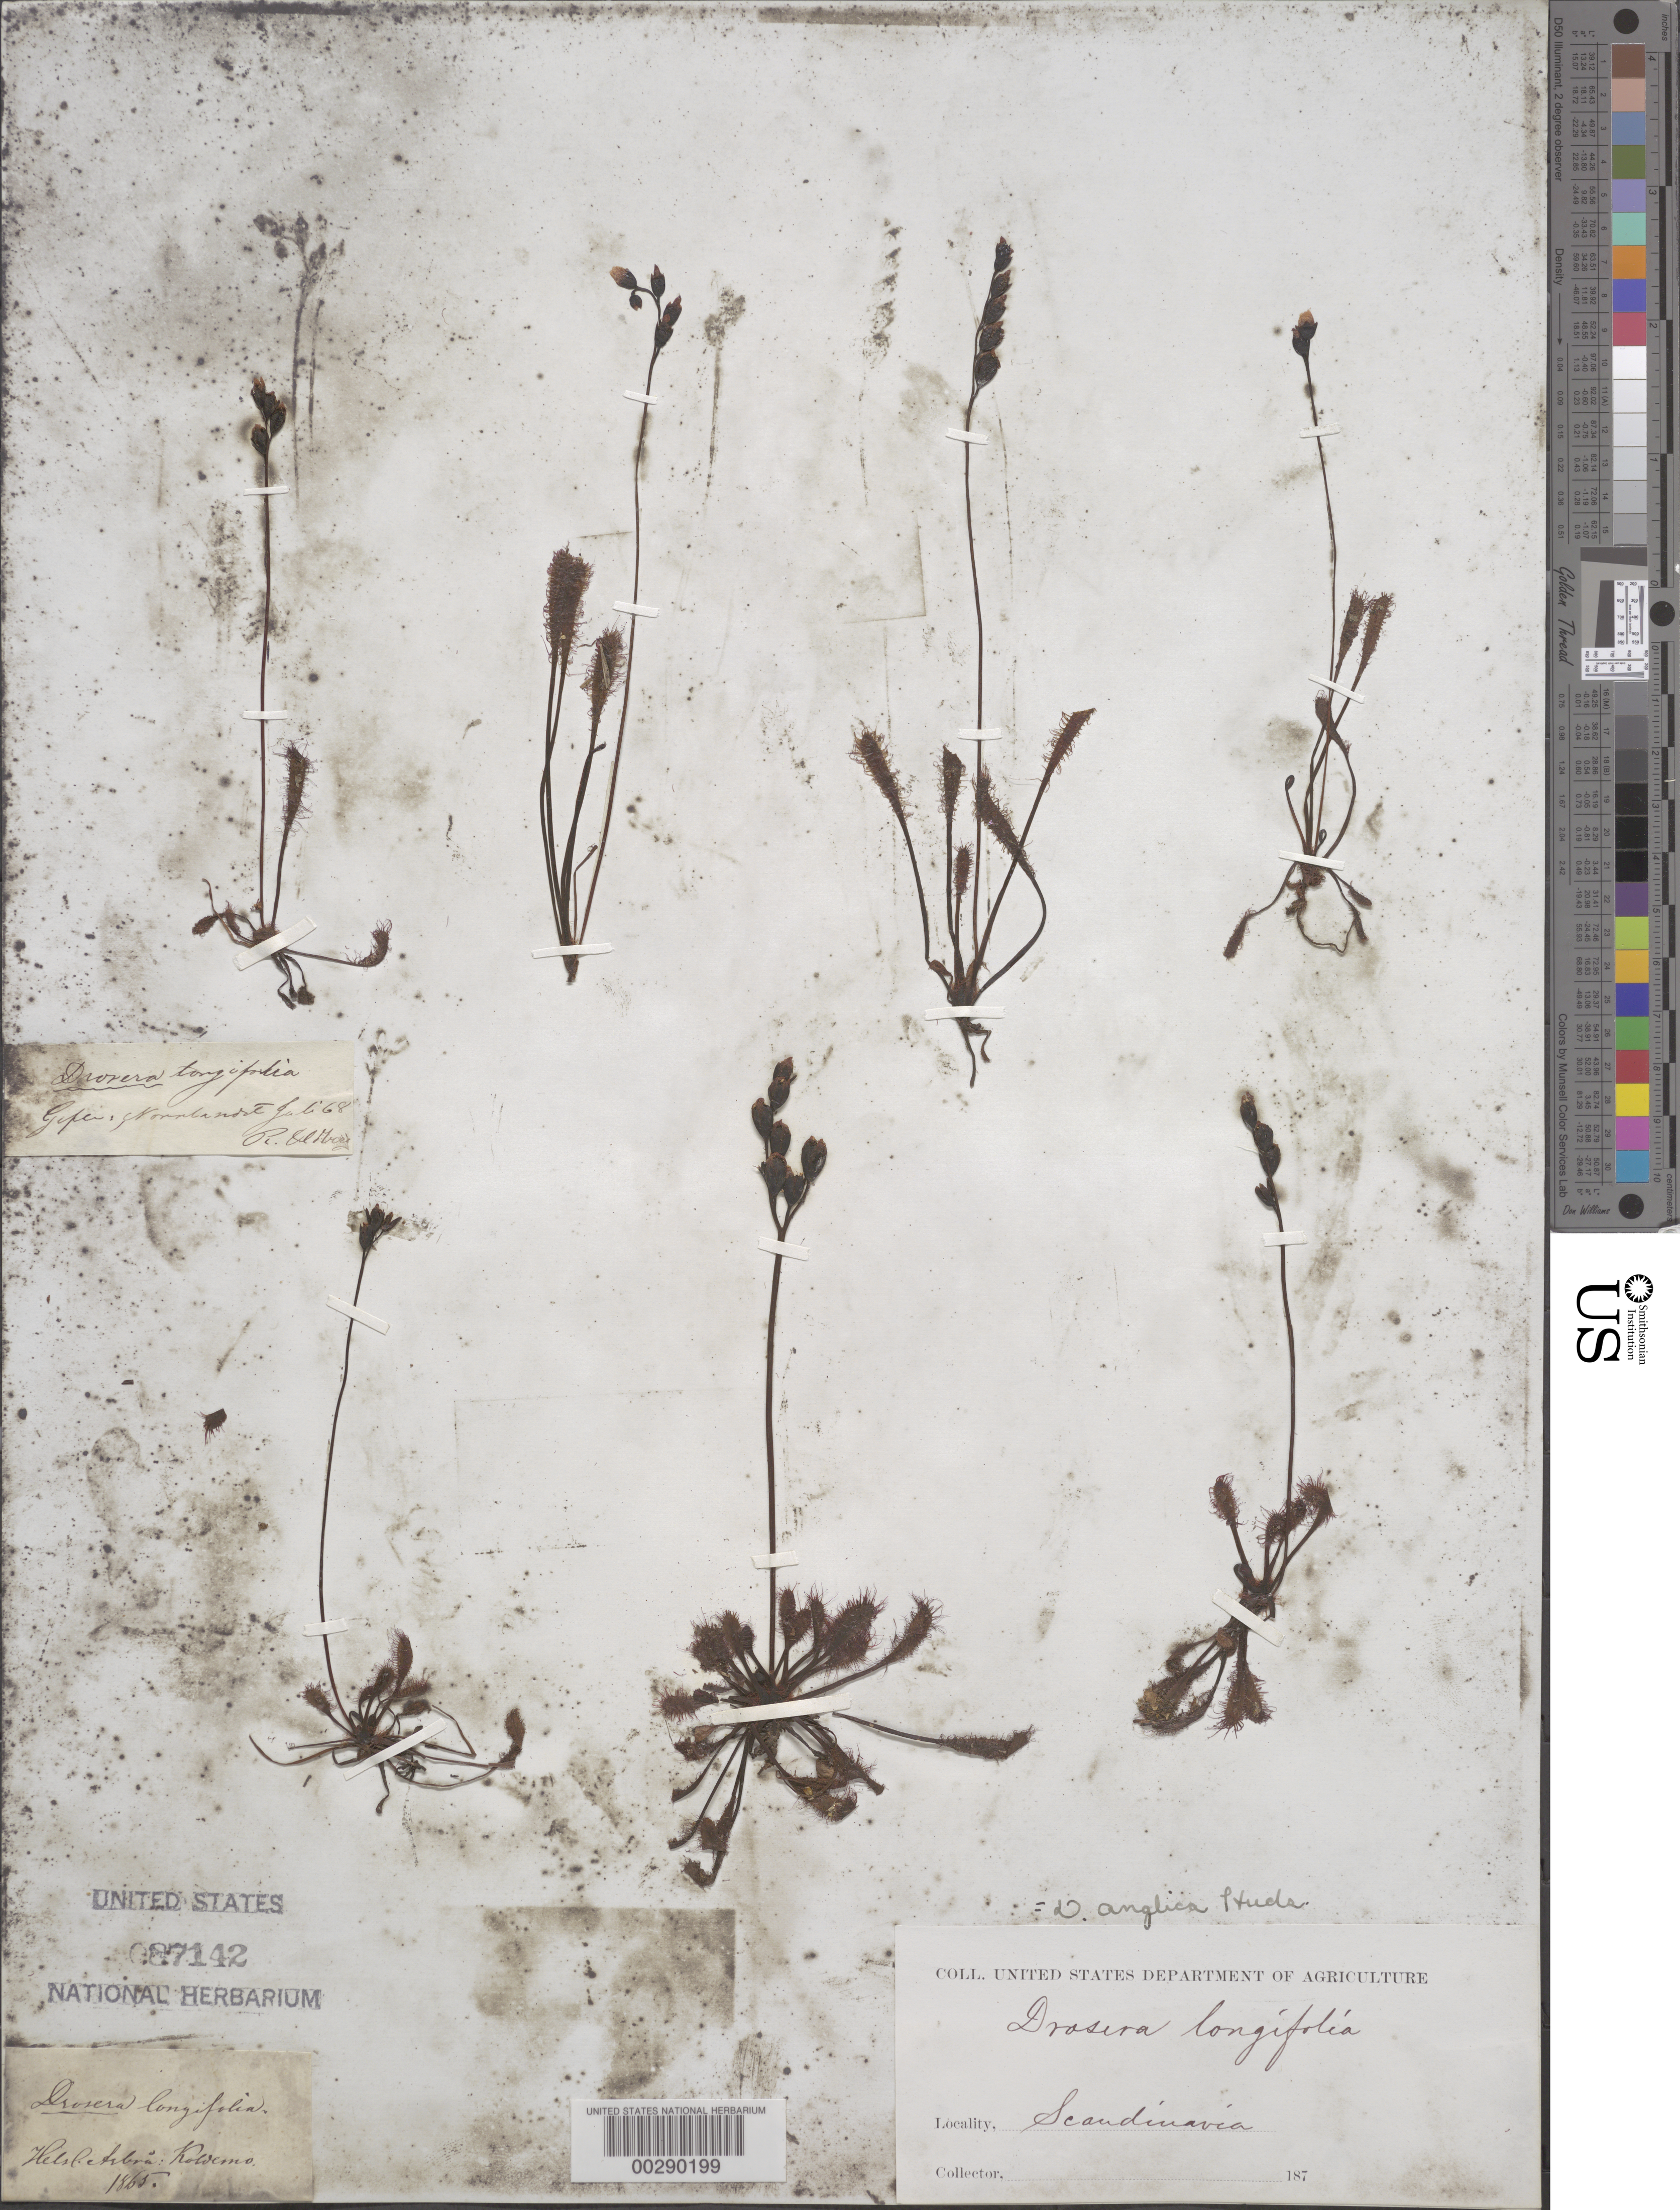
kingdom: Plantae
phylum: Tracheophyta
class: Magnoliopsida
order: Caryophyllales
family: Droseraceae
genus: Drosera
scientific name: Drosera anglica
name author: Huds.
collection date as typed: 1865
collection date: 1865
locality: "Scandinavia"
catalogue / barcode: US 87142